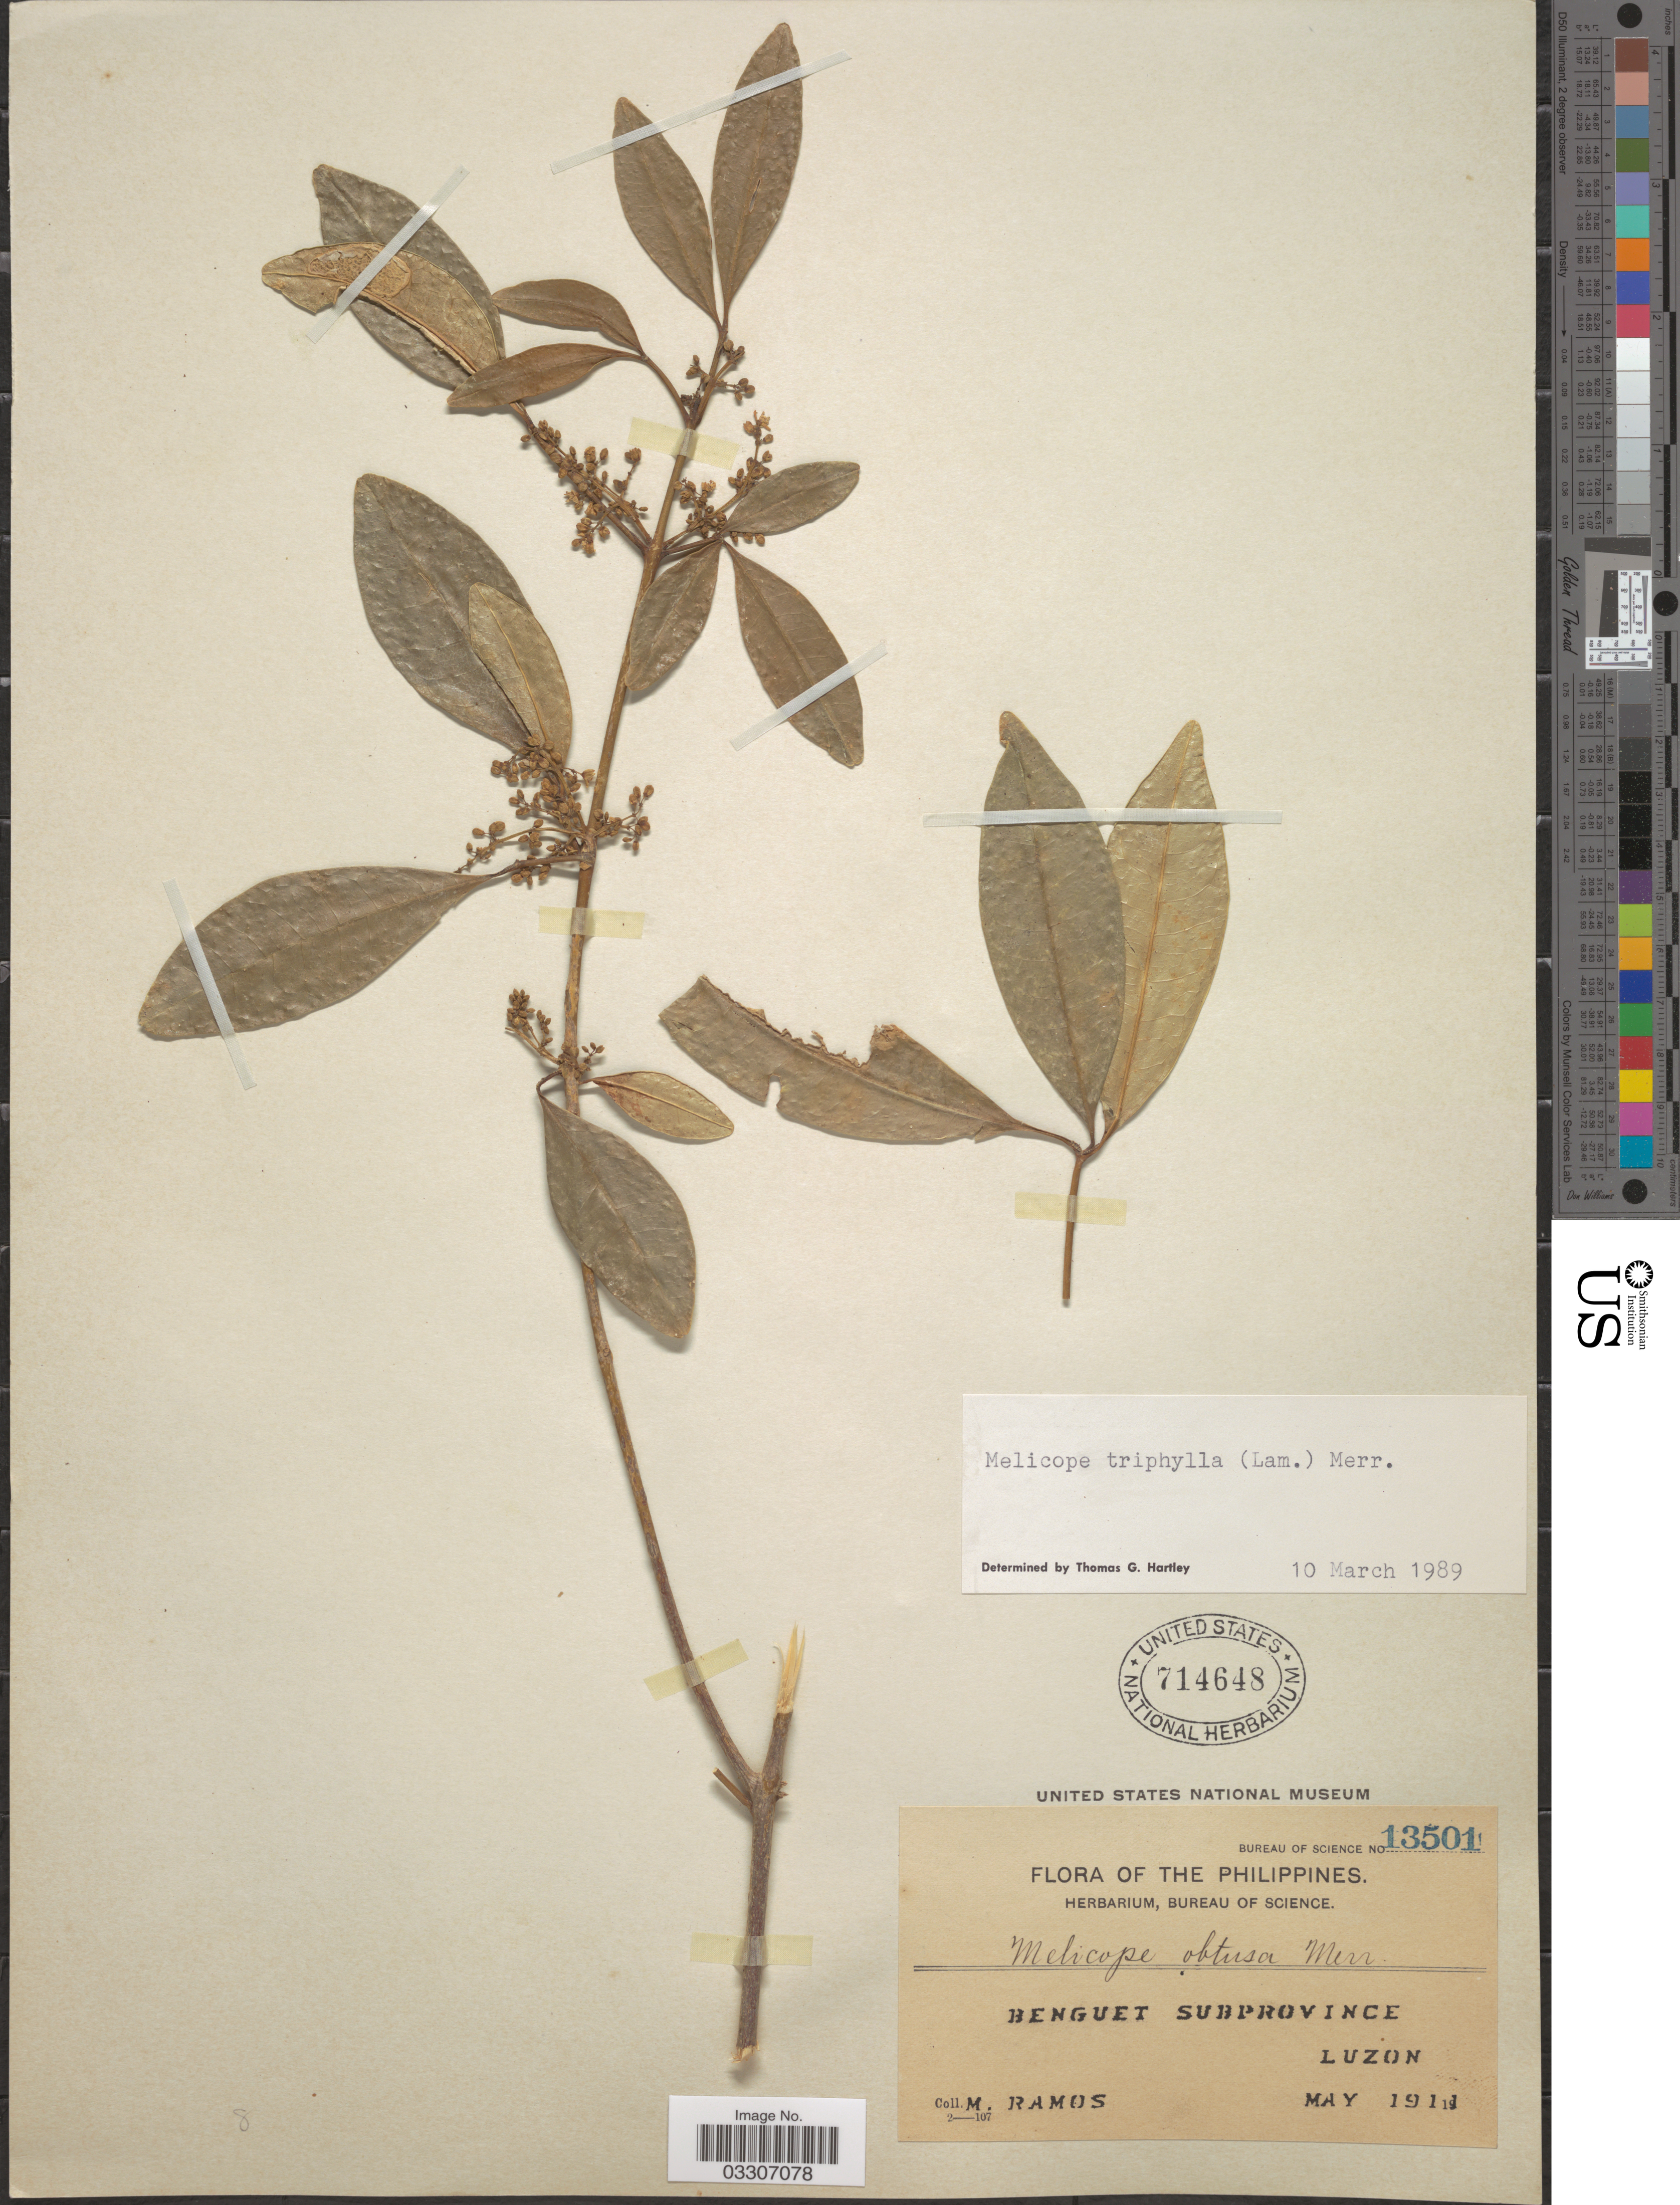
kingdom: Plantae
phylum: Tracheophyta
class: Magnoliopsida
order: Sapindales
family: Rutaceae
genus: Melicope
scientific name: Melicope triphylla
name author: (Lam.) Merr.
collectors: M. Ramos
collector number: Bureau of Science 13501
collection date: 1911-05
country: Philippines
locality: Benguet Subprovince Luzon.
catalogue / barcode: US 714648